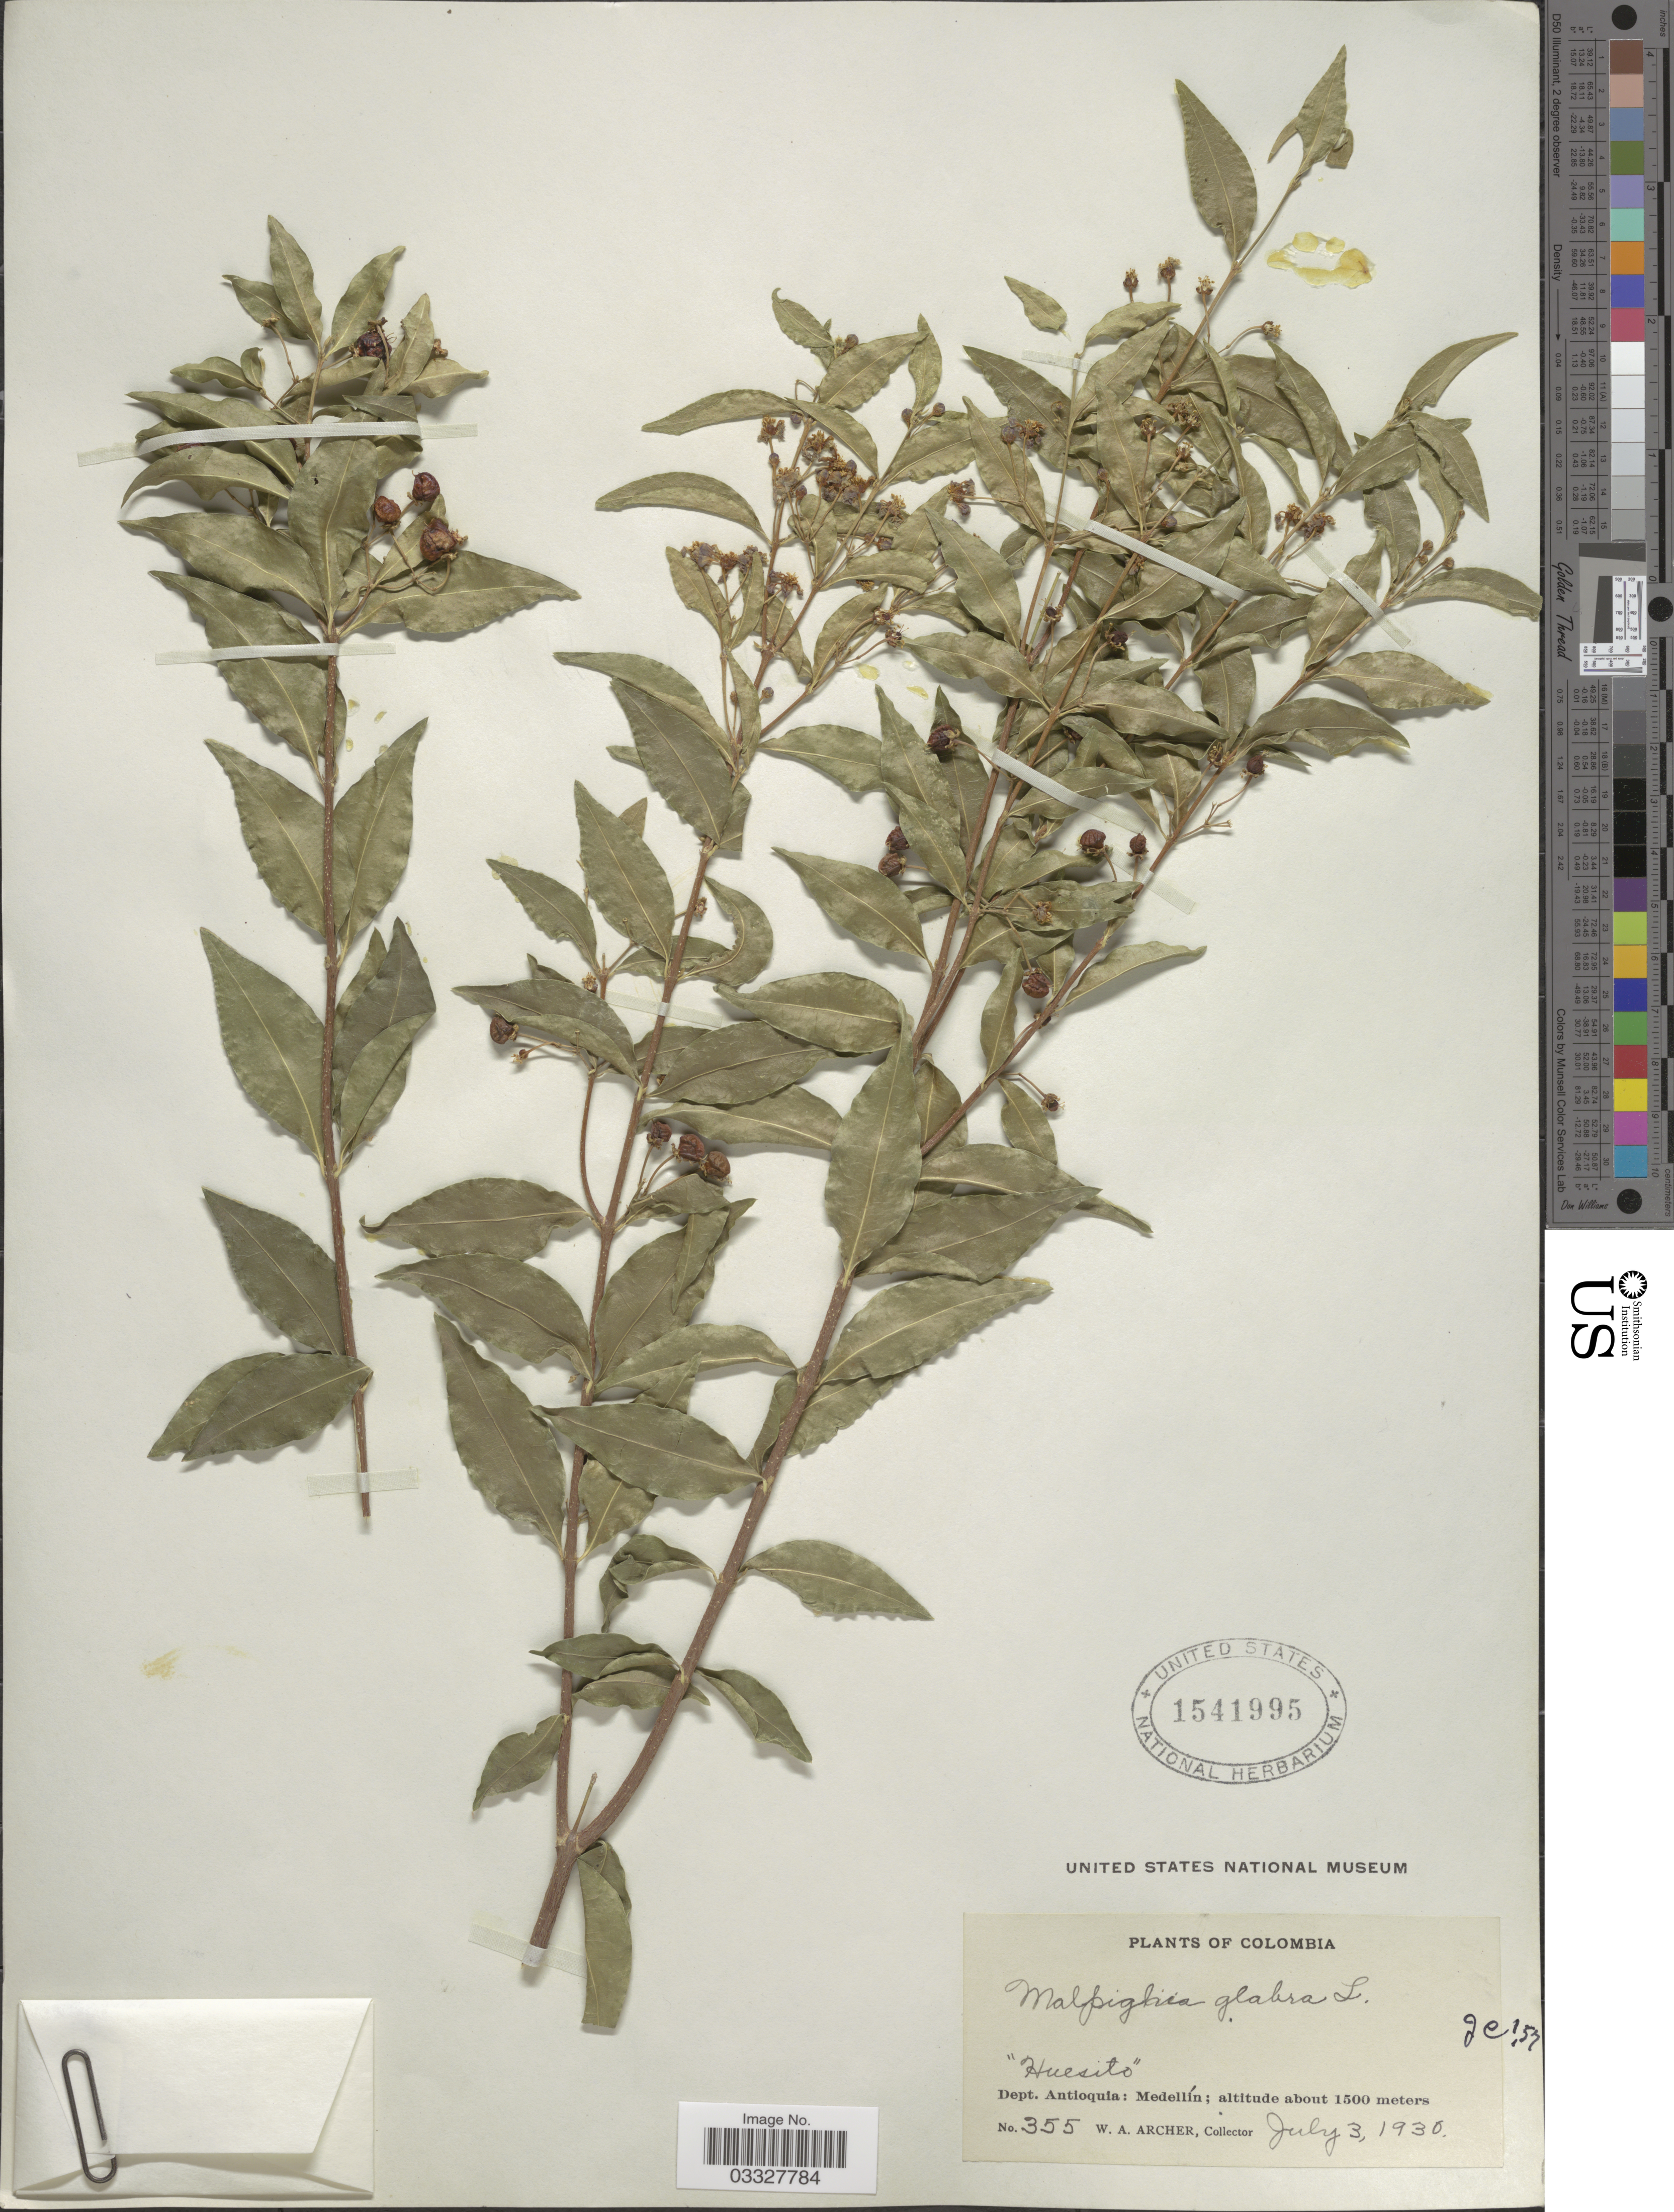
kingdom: Plantae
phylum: Tracheophyta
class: Magnoliopsida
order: Malpighiales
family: Malpighiaceae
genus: Malpighia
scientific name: Malpighia glabra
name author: L.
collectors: W. Archer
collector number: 355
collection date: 1930-07-03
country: Colombia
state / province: Antioquia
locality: Dept. Antioquia: Medellín.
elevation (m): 1500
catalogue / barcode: US 1541995